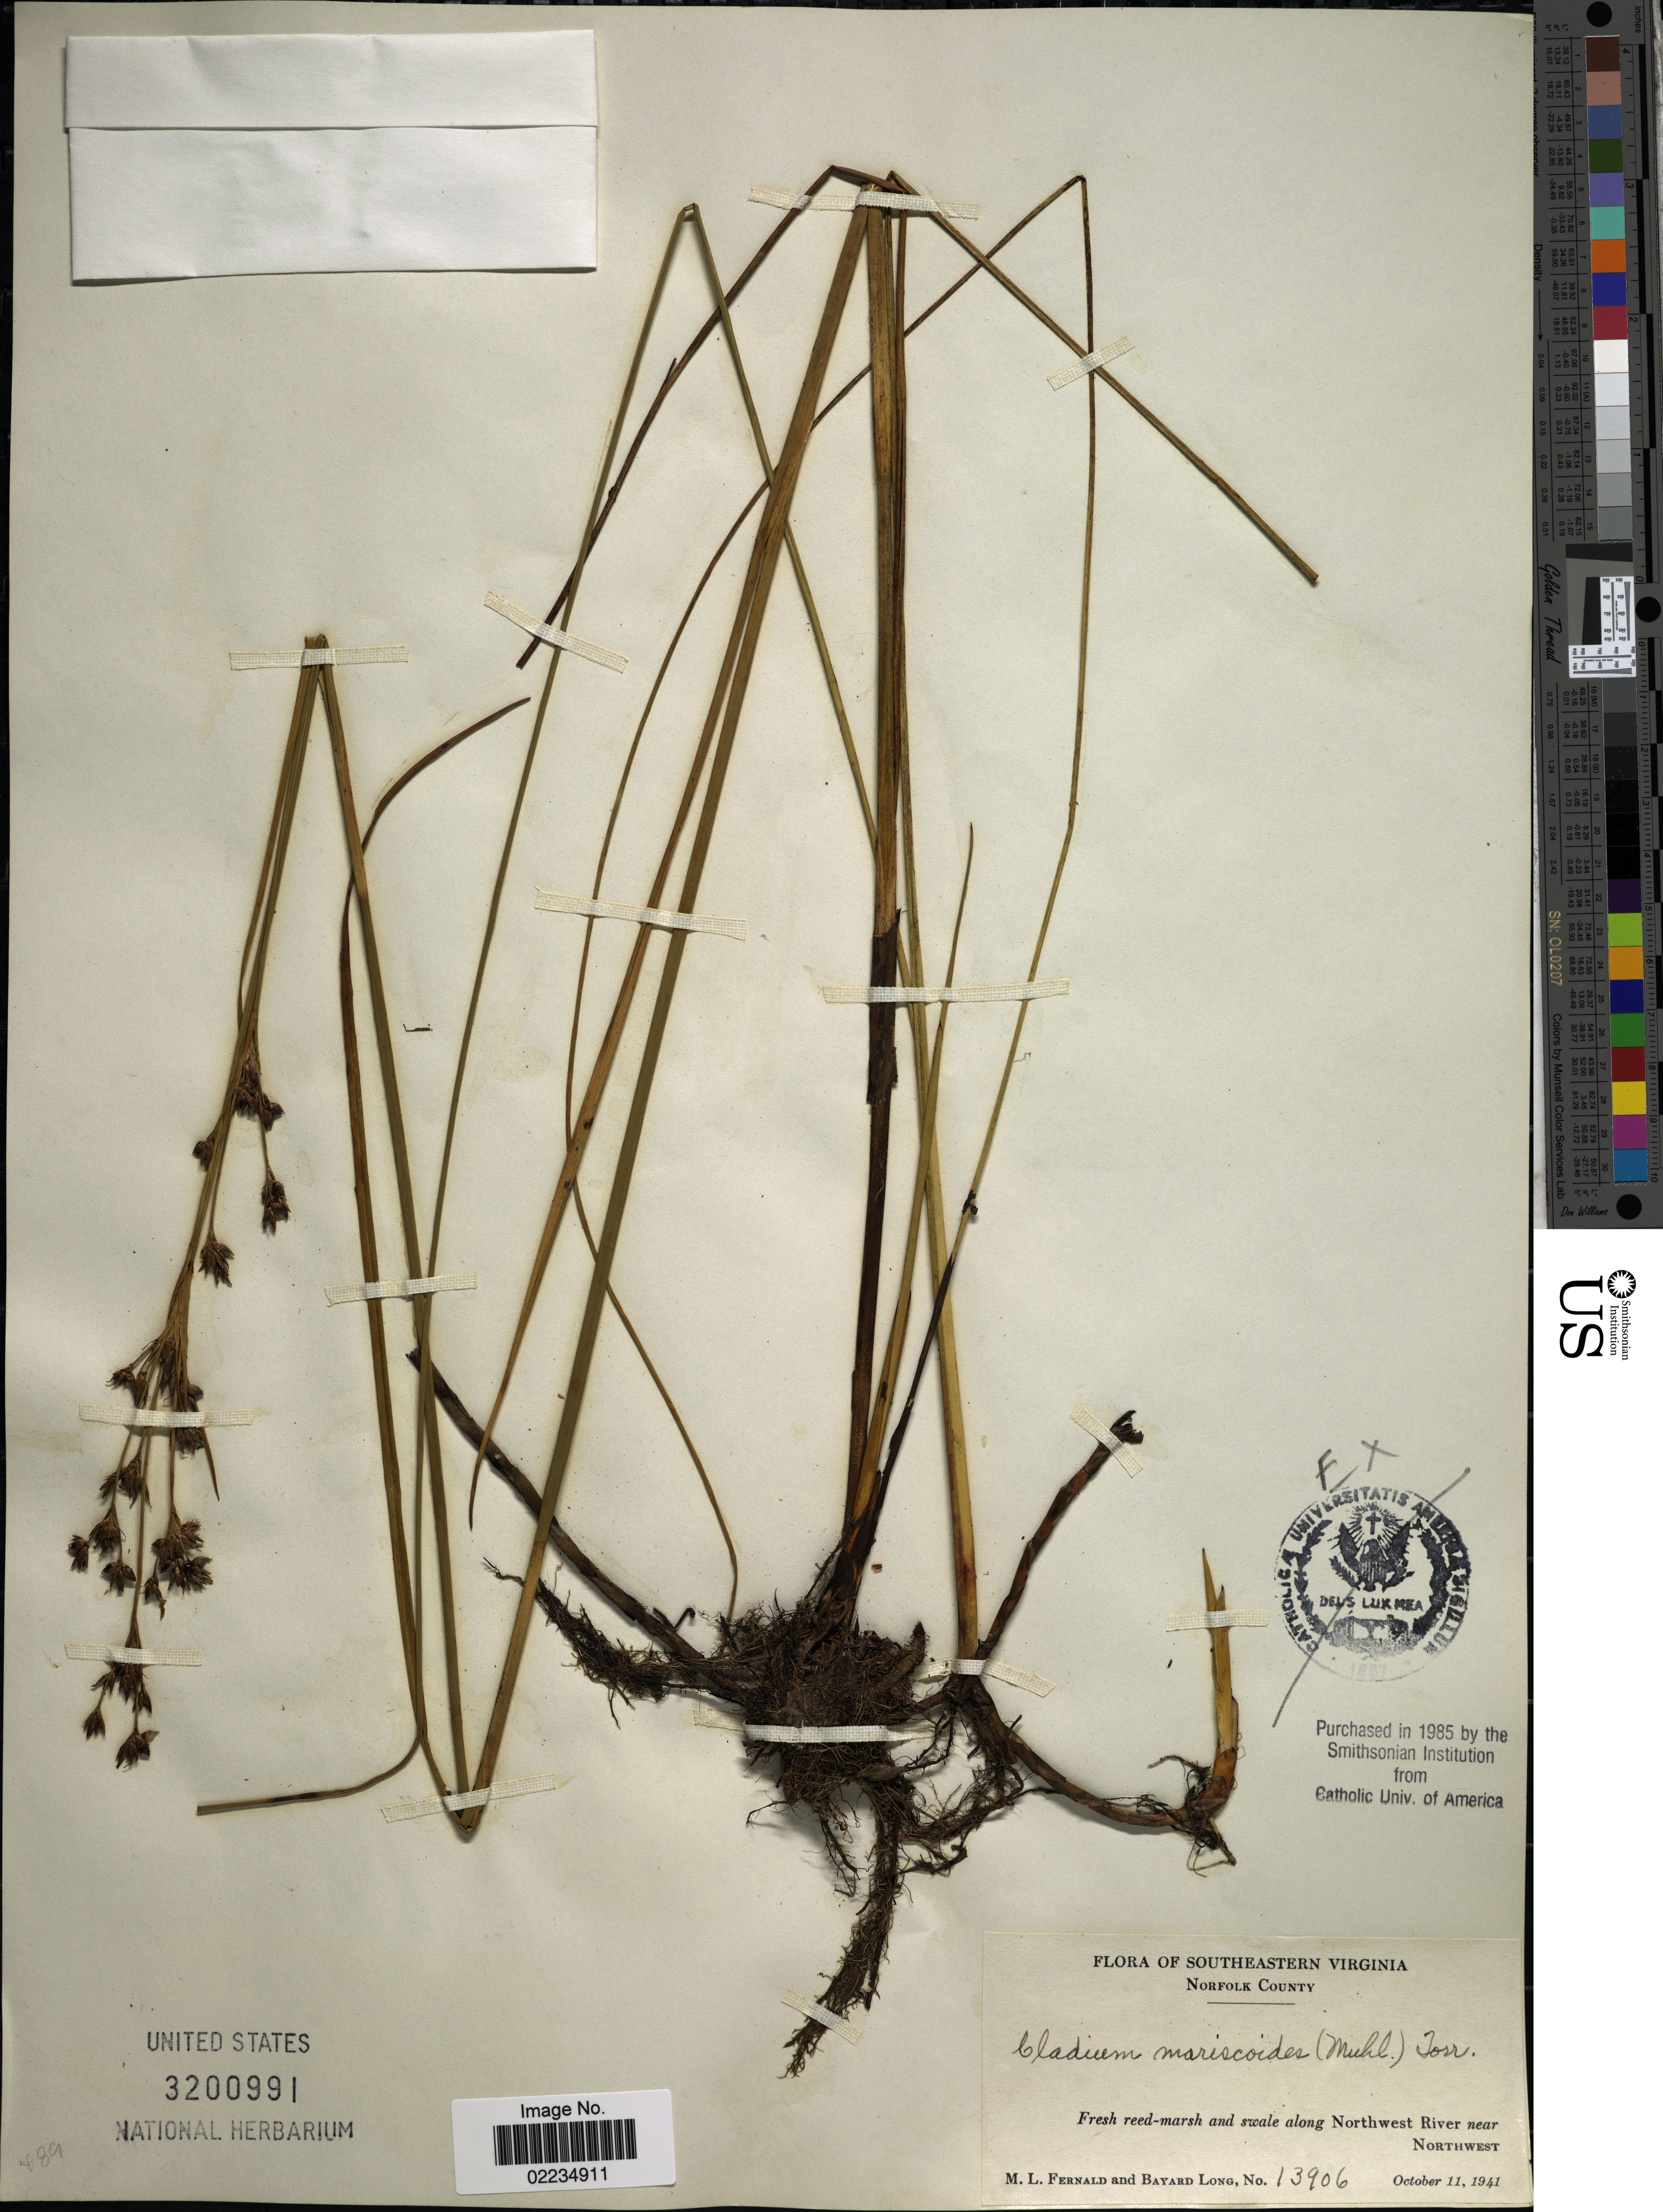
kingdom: Plantae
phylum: Tracheophyta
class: Liliopsida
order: Poales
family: Cyperaceae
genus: Cladium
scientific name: Cladium mariscoides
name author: (Muhl.) Torr.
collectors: M. L. Fernald & B. Long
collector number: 13906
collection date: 1941-10-11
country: United States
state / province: Virginia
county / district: City of Norfolk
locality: Southeastern Virginia. Norfolk County, along Northwest River near Northwest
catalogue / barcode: US 3200991